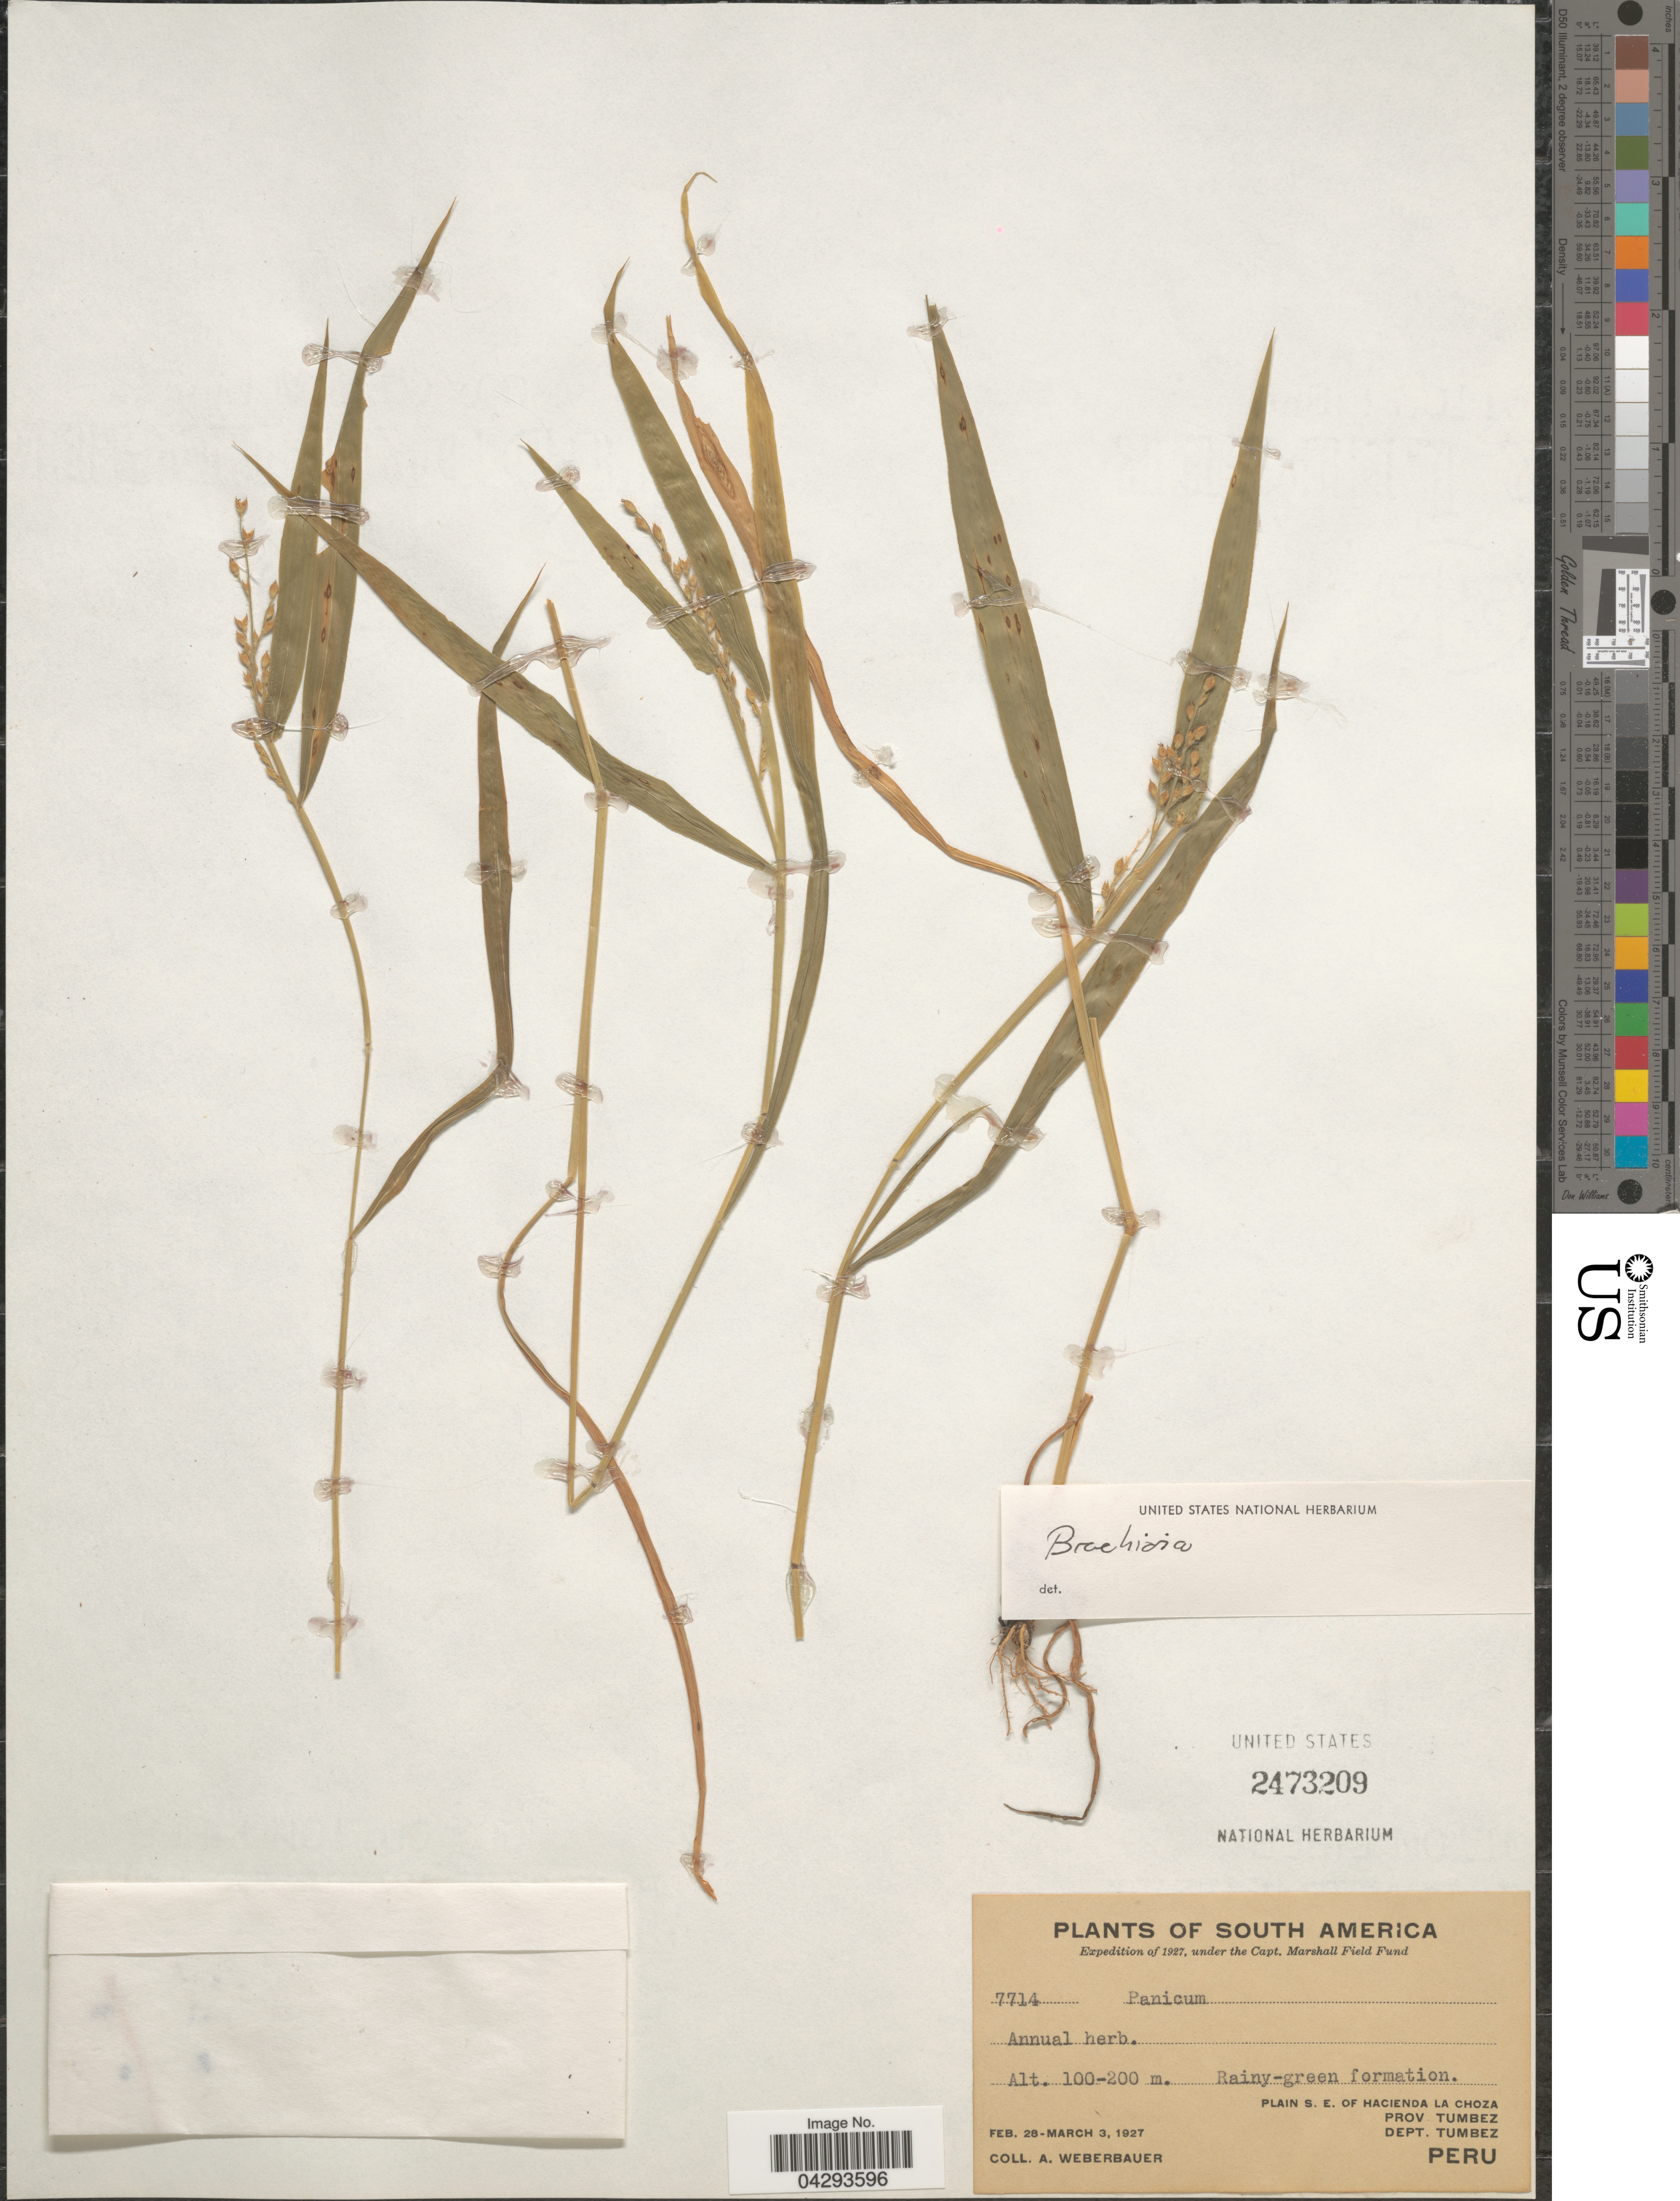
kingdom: Plantae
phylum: Tracheophyta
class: Liliopsida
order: Poales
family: Poaceae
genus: Urochloa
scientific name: Urochloa sp.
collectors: A. Weberbauer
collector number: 7714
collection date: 1927-02-28/1927-03-03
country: Peru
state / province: Tumbes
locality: Expedition of 1927, under the Capt. Marshall Field Fund. Plain S.E. of Hacienda La Choza. Prov. Tumbez. Dept. Tumbez.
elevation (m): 100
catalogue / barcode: US 2473209